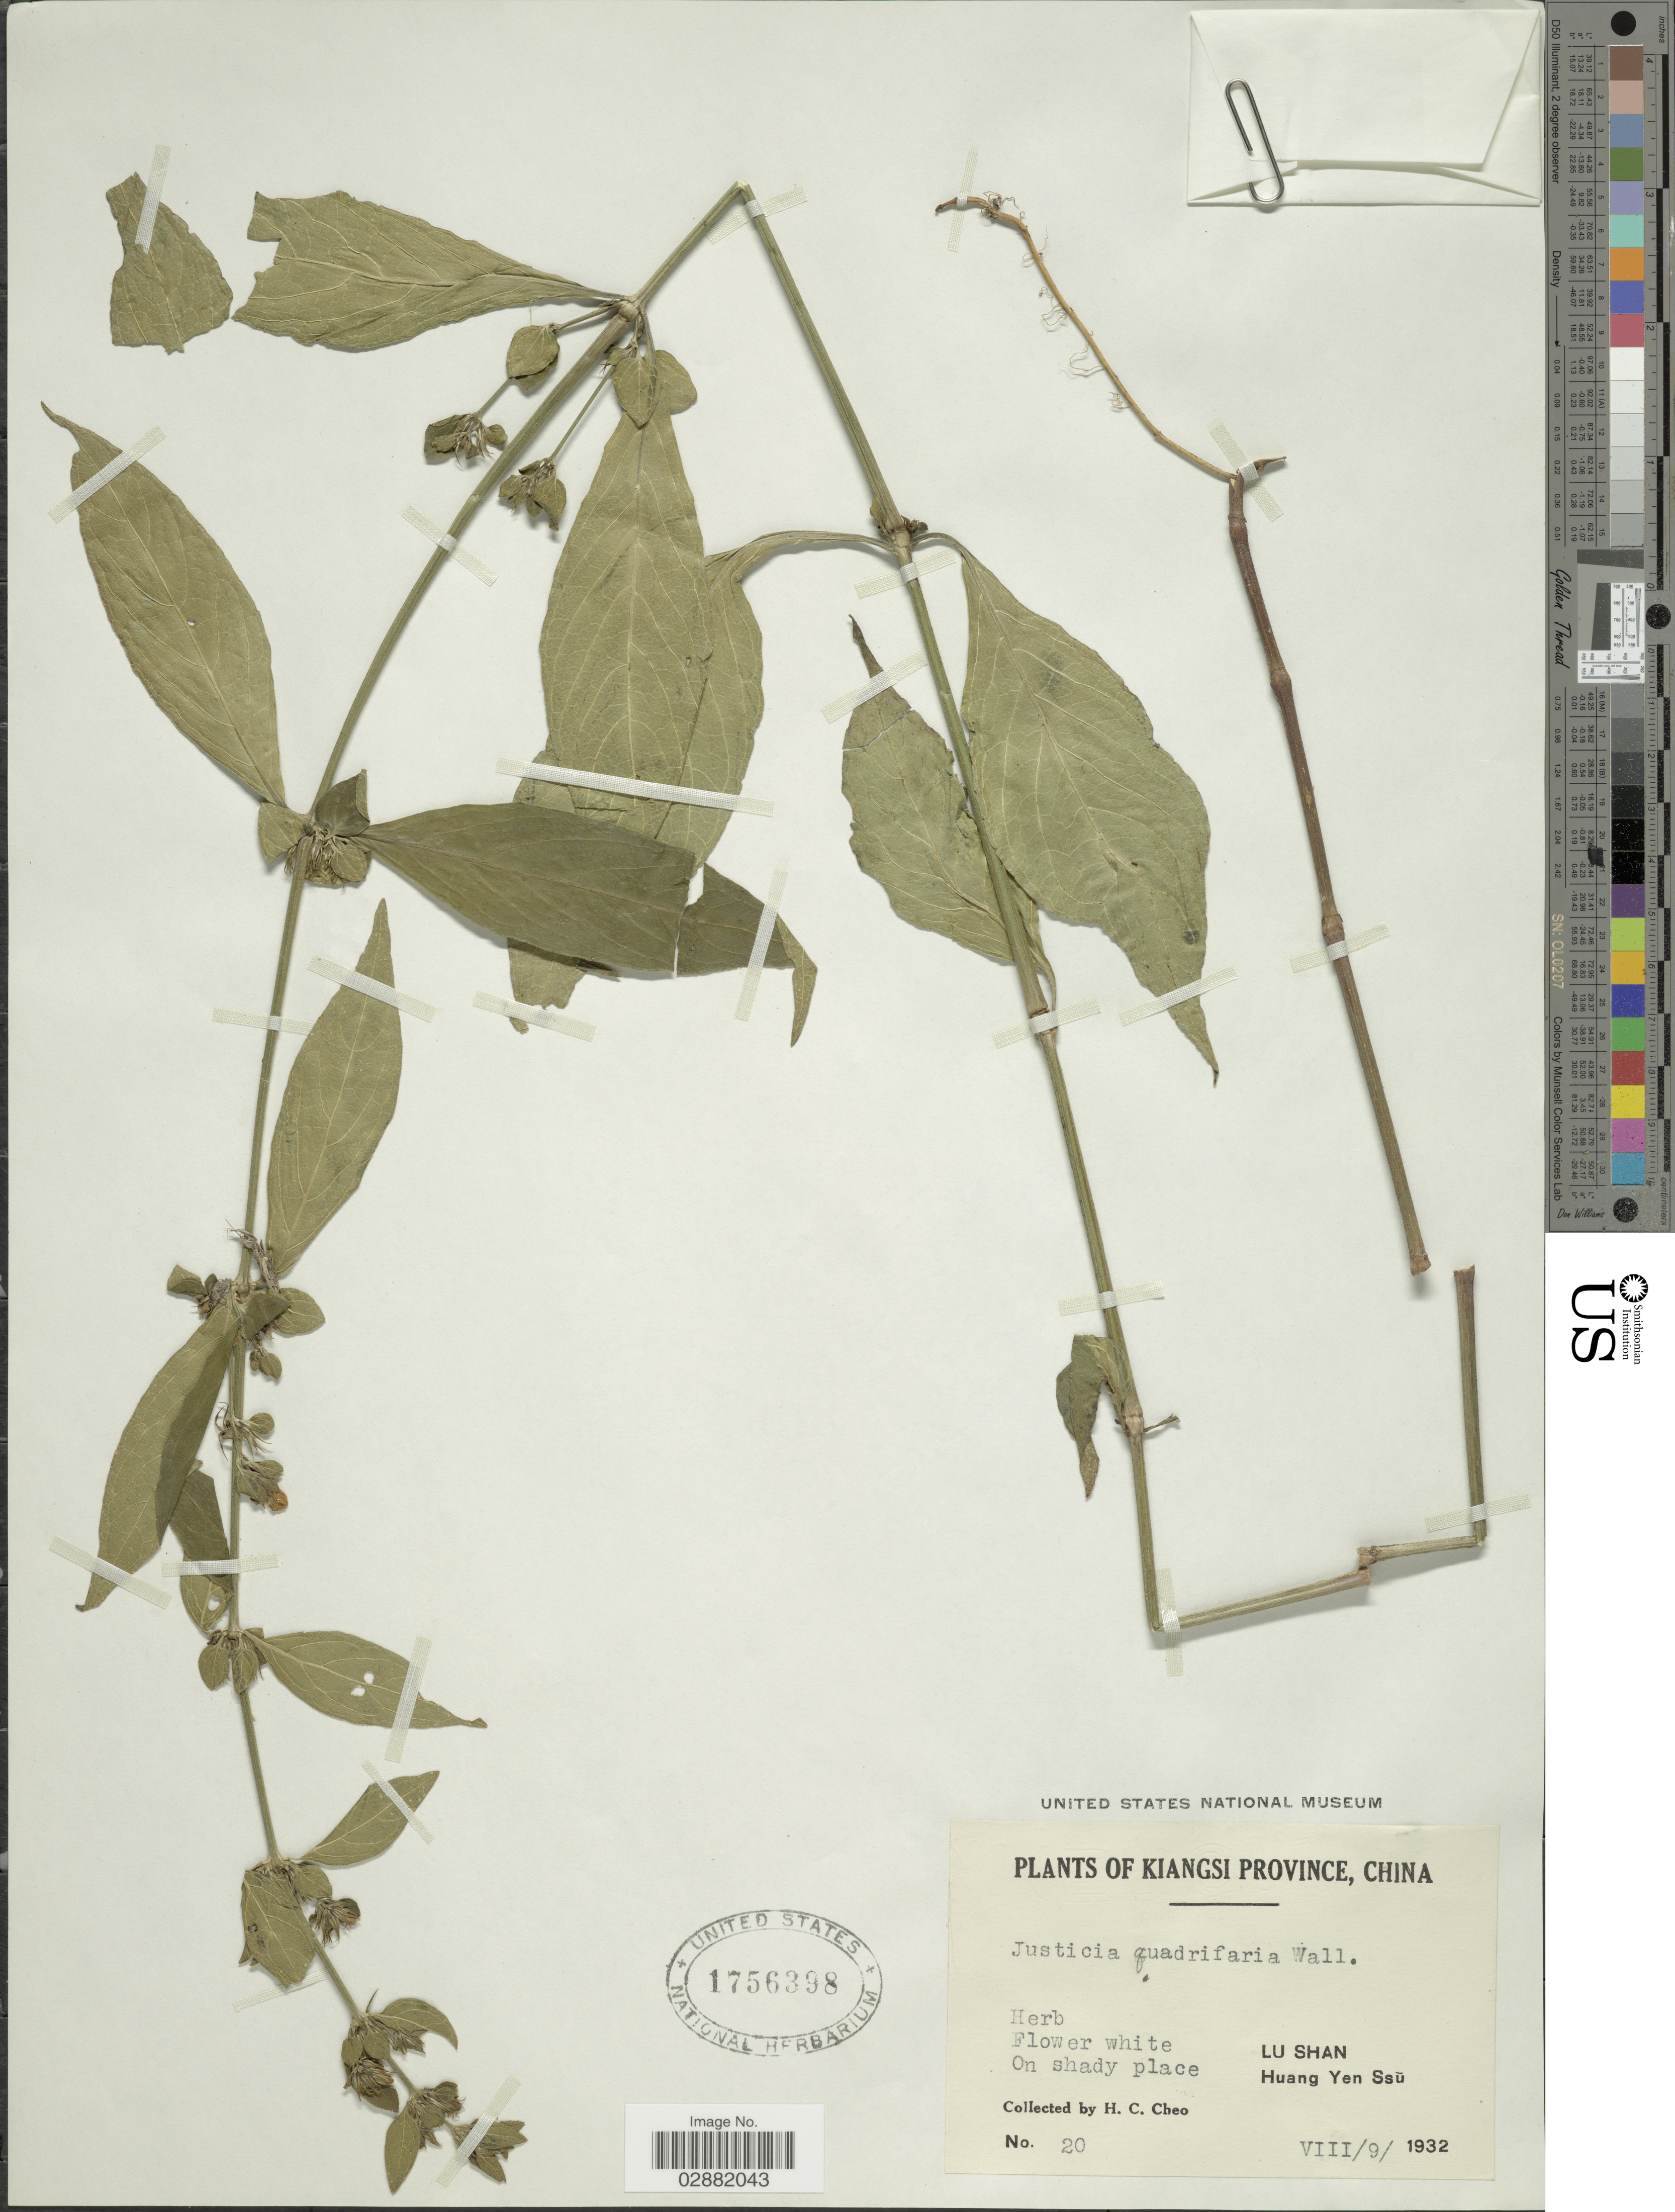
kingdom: Plantae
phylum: Tracheophyta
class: Magnoliopsida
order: Lamiales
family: Acanthaceae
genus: Justicia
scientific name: Justicia quadrifaria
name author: (Nees) T. Anderson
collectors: H. Cheo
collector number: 20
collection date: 1932-08-09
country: China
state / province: Jiangxi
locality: Kiangsi Province, Lu Shan, Huang Yen Ssu.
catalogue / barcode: US 1756398